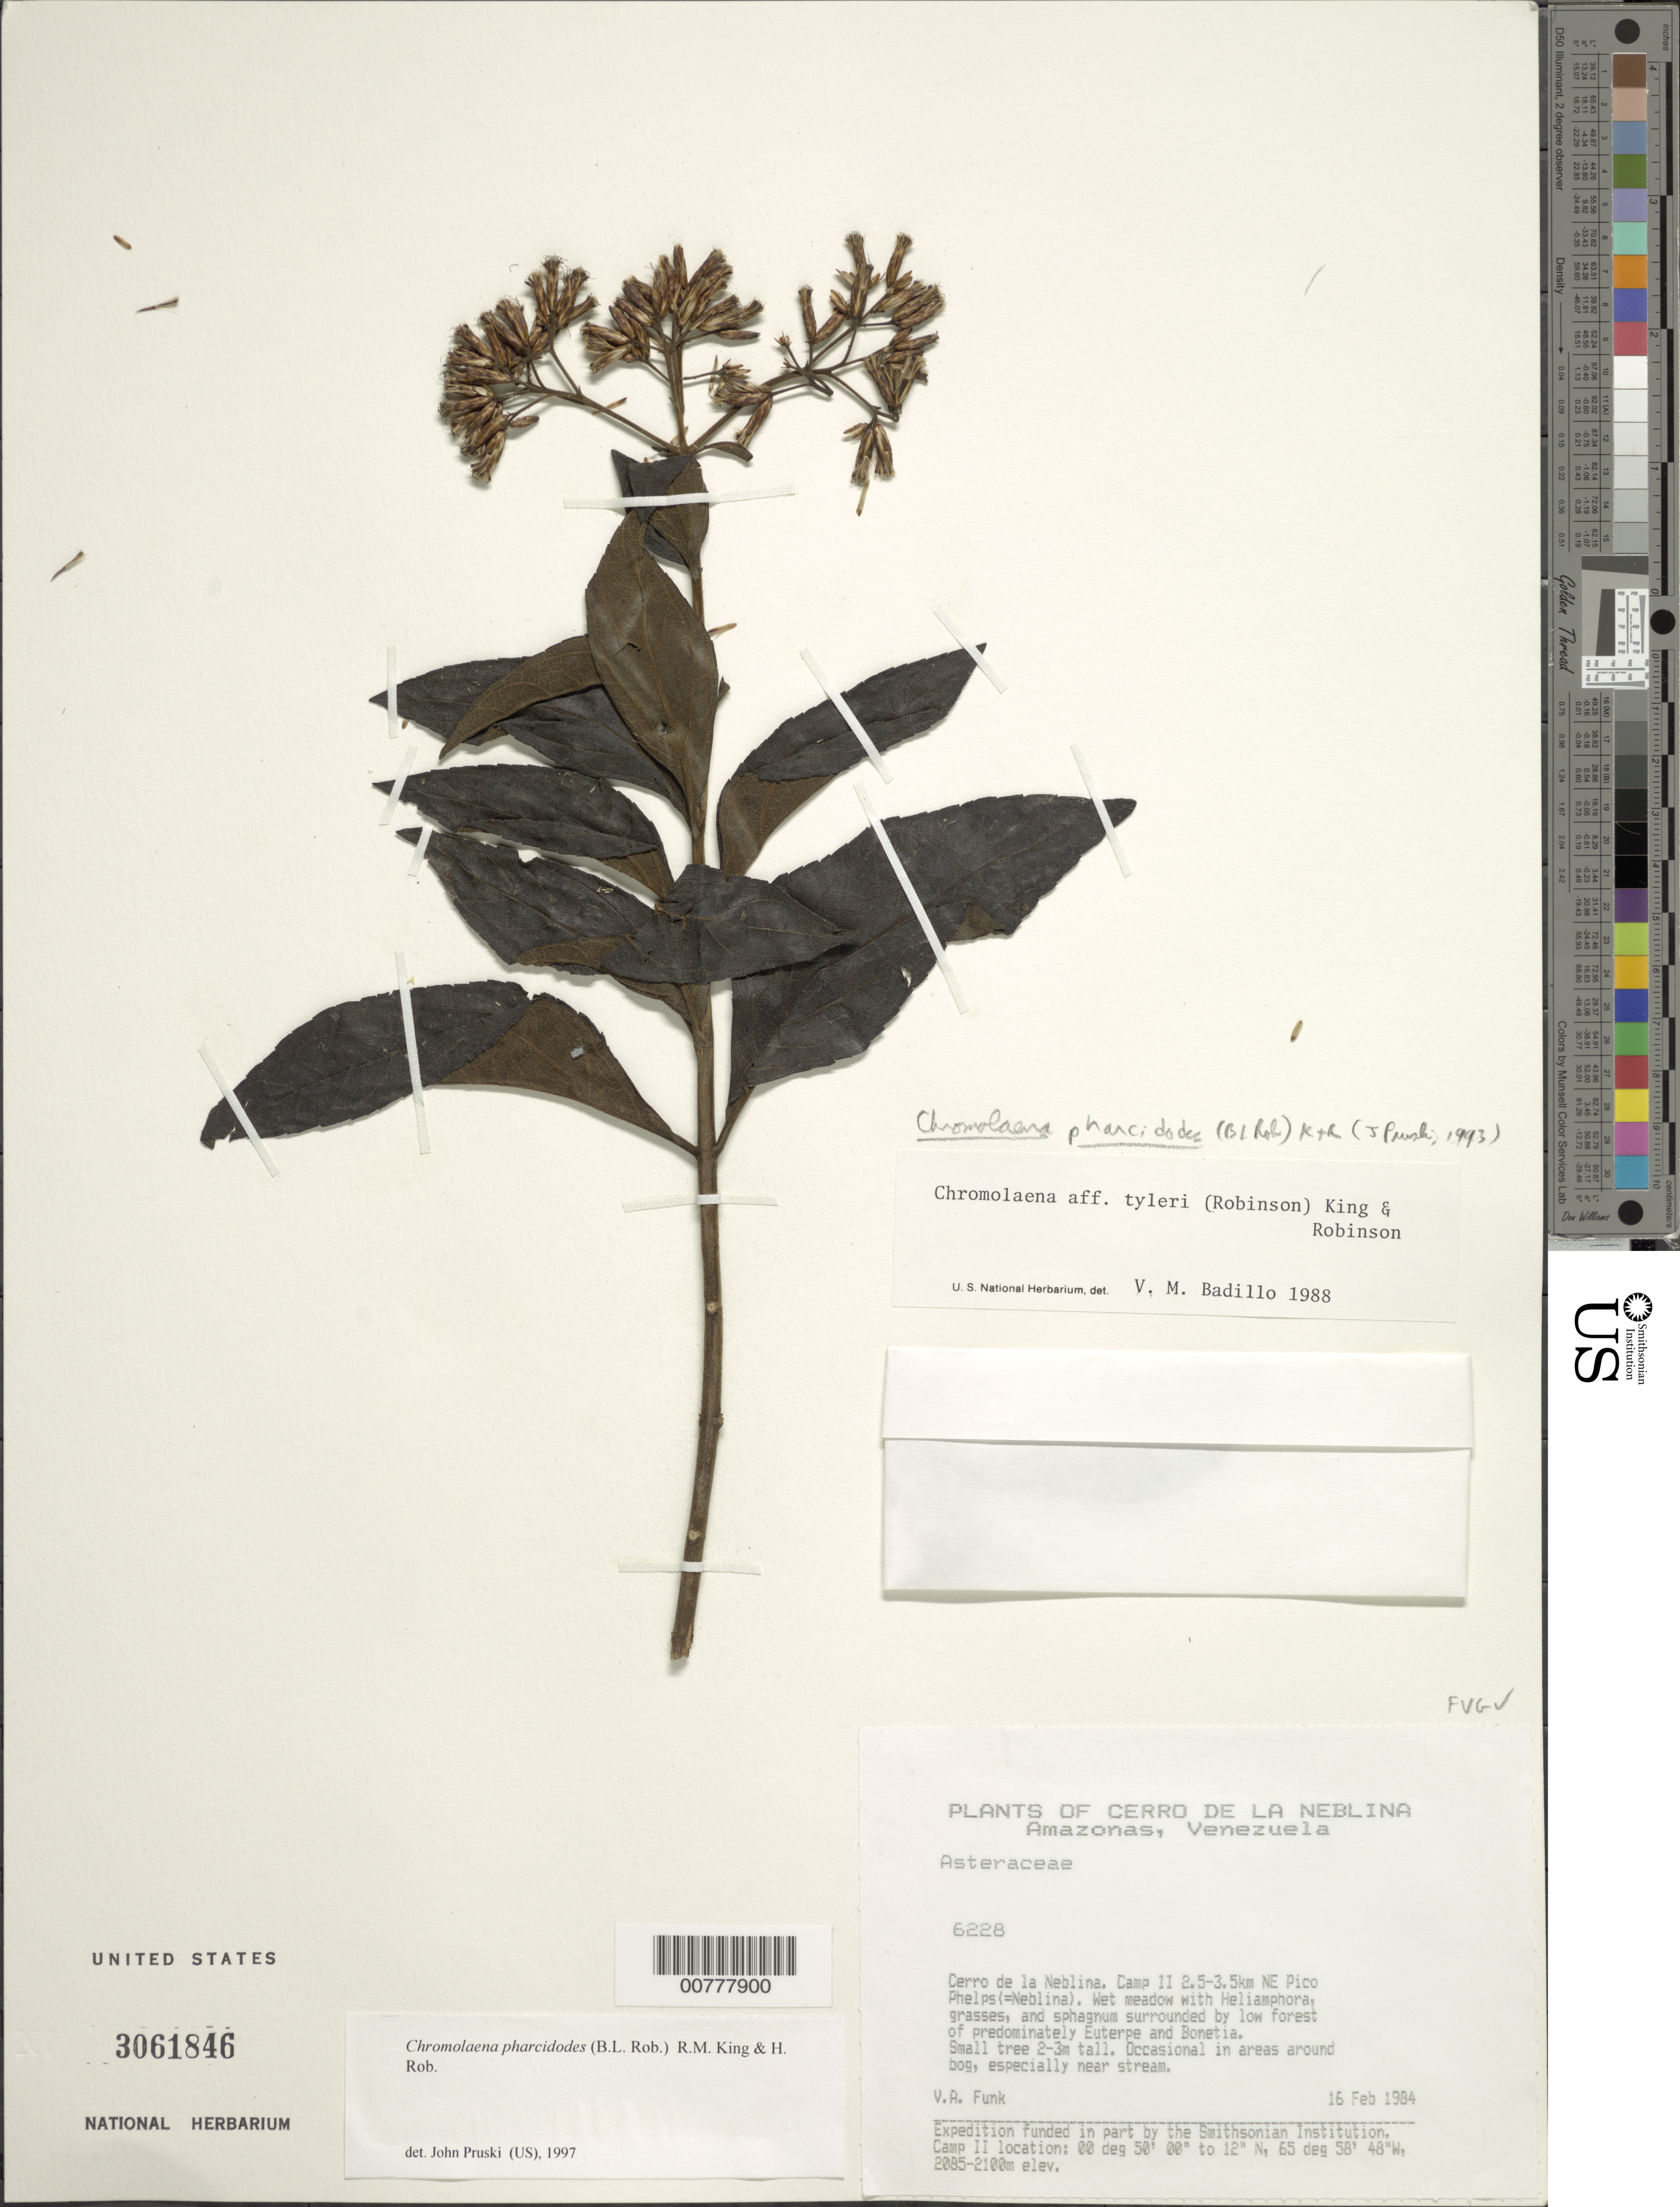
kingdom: Plantae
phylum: Tracheophyta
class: Magnoliopsida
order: Asterales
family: Asteraceae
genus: Chromolaena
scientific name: Chromolaena pharcidodes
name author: (B.L. Rob.) R.M. King & H. Rob.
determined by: Pruski, J. F.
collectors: V. Funk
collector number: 6228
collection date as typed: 16-Feb-84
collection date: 1984-02-16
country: Venezuela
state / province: Amazonas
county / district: Río Negro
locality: Cerro de la Neblina, Camp II 2.5-3.5 km NE Pico Phelps (=Neblina)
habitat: Around bog, especially near stream. Wet meadow w/ Heliamphora, grasses and sphagnum surrounded by low forest of predominately Euterpe and Bonetia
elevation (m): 2085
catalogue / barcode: US 3061846